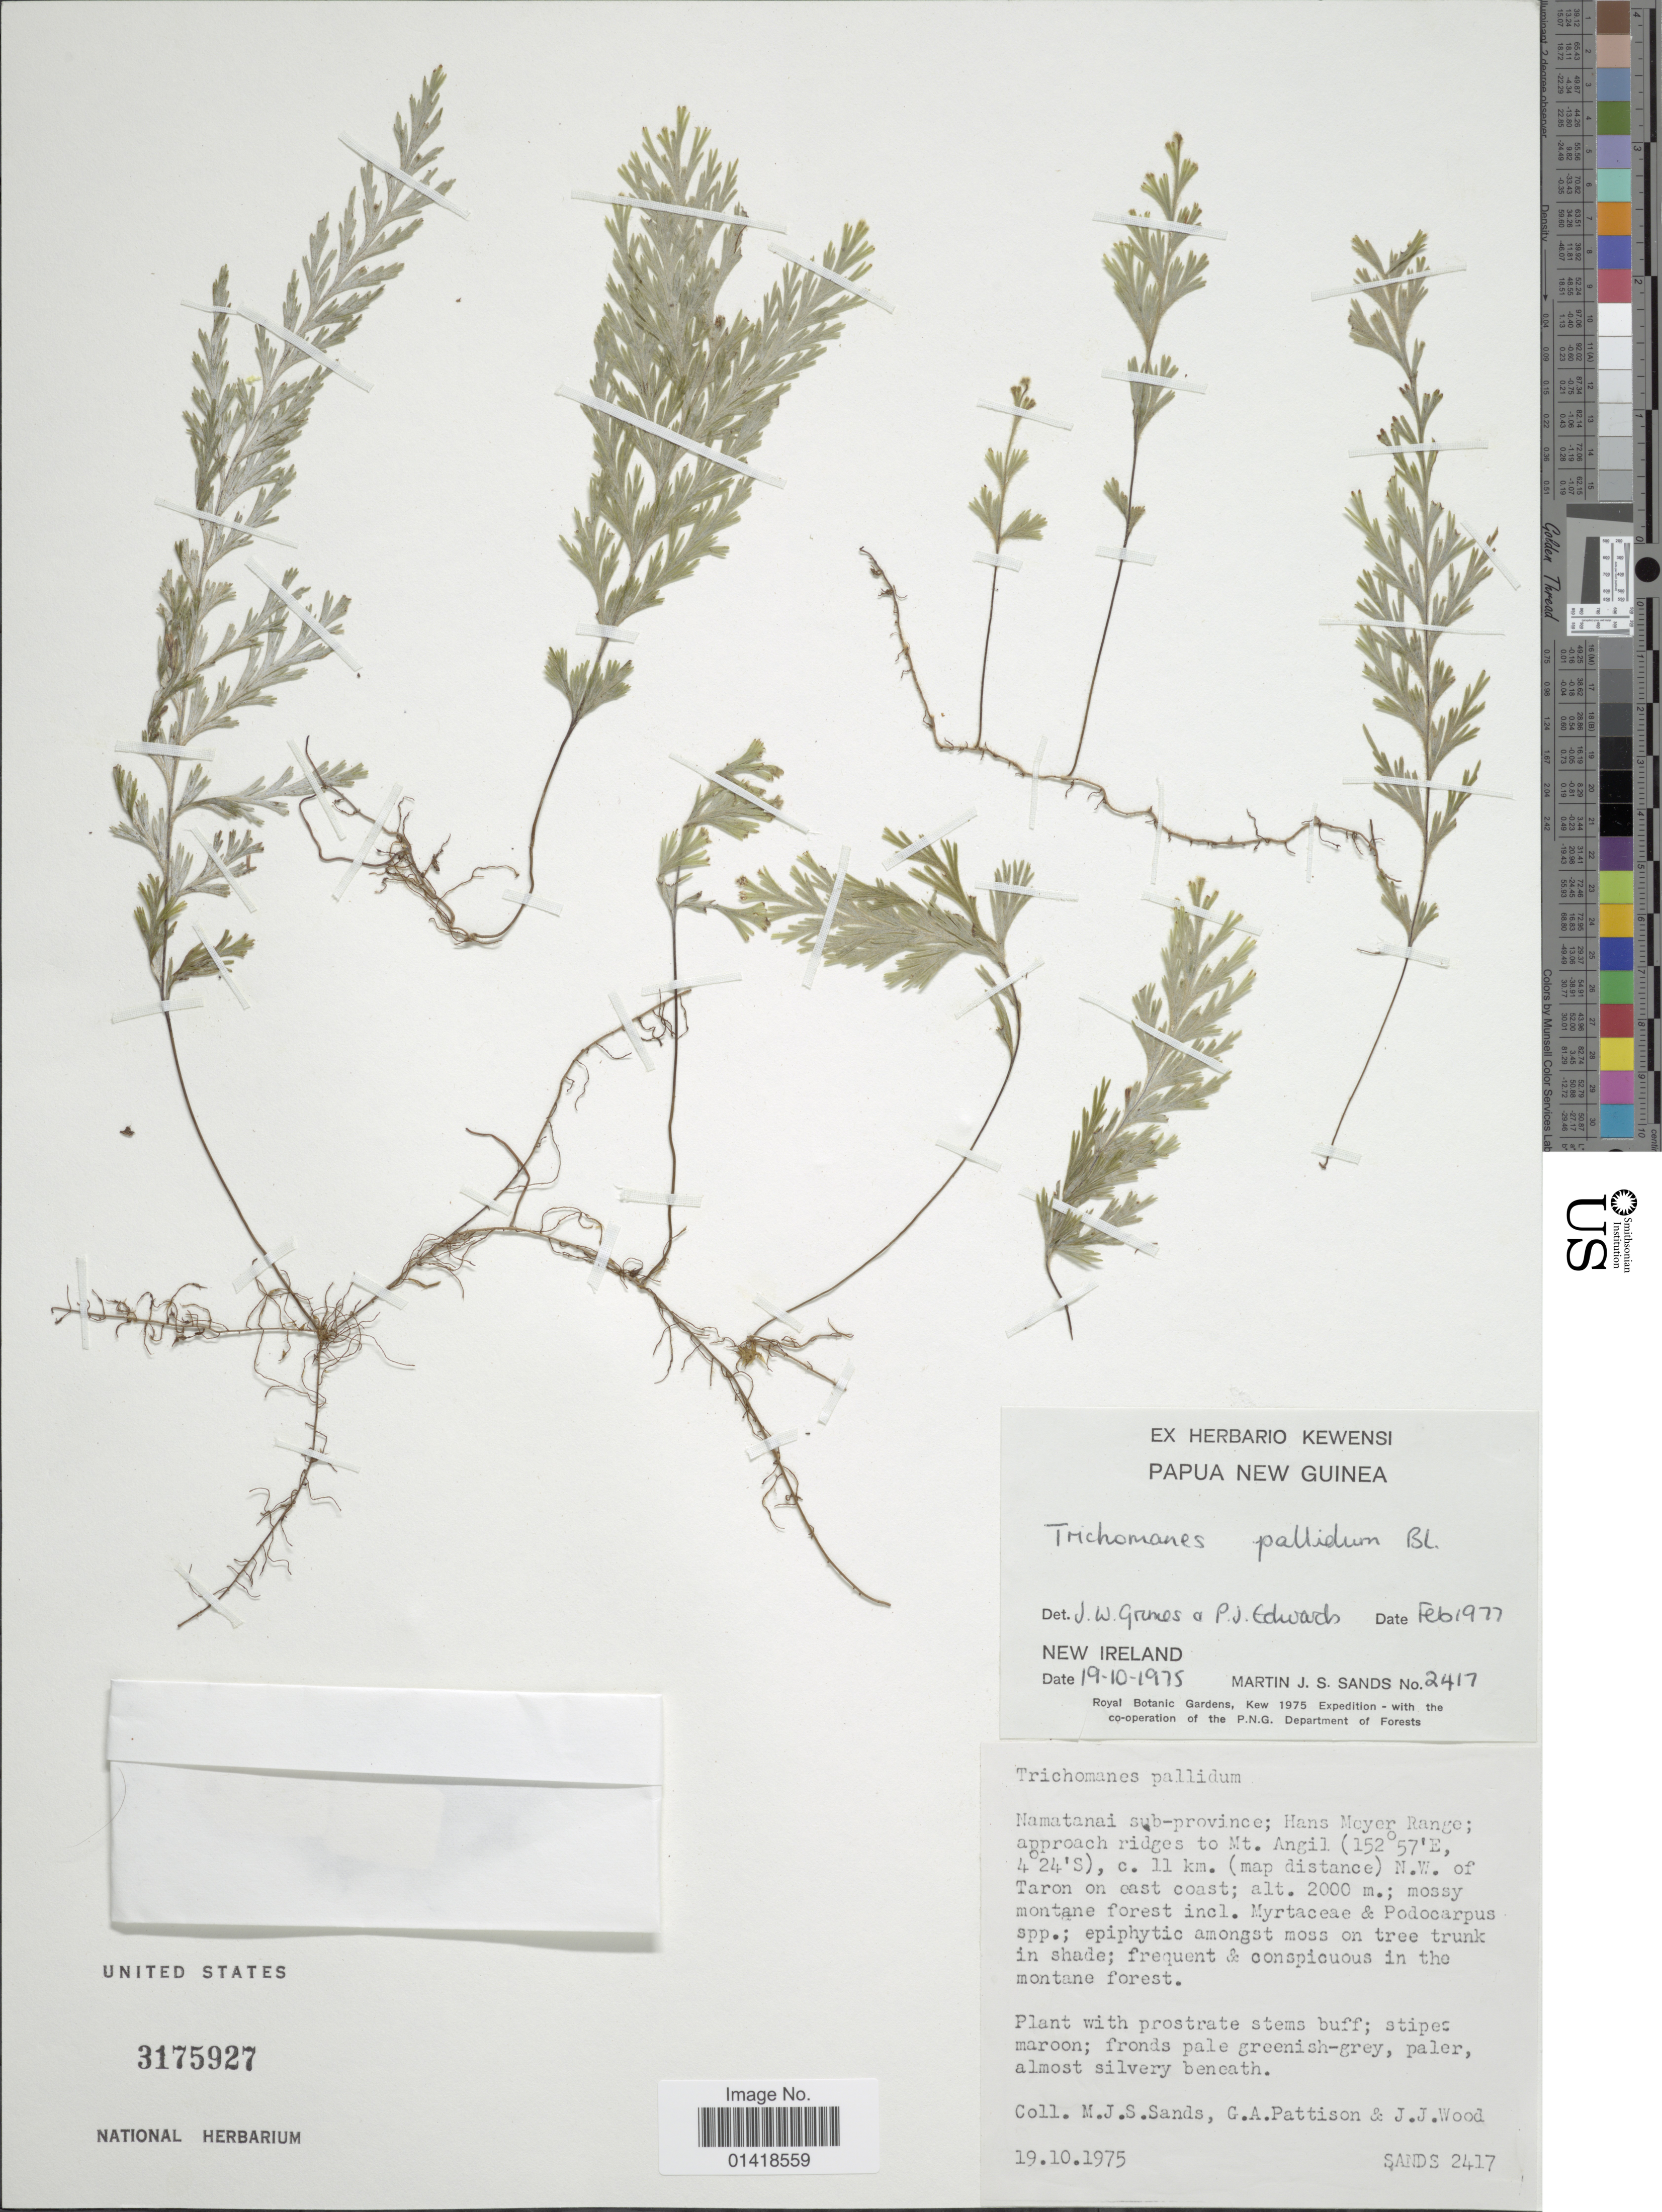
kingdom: Plantae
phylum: Tracheophyta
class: Polypodiopsida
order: Hymenophyllales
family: Hymenophyllaceae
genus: Hymenophyllum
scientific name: Hymenophyllum pallidum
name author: (Blume) Ebihara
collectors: M. Sands, G. Pattison & J. Wood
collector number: Sands 2417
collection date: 1975-10-19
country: Papua New Guinea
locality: Namatanai sub-province; Hans Meyer Range; approach ridges to Mt. Angil, 11 km. (Map distance) N.W. of Taron on east Coast, New Ireland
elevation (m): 2000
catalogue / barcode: US 3175927